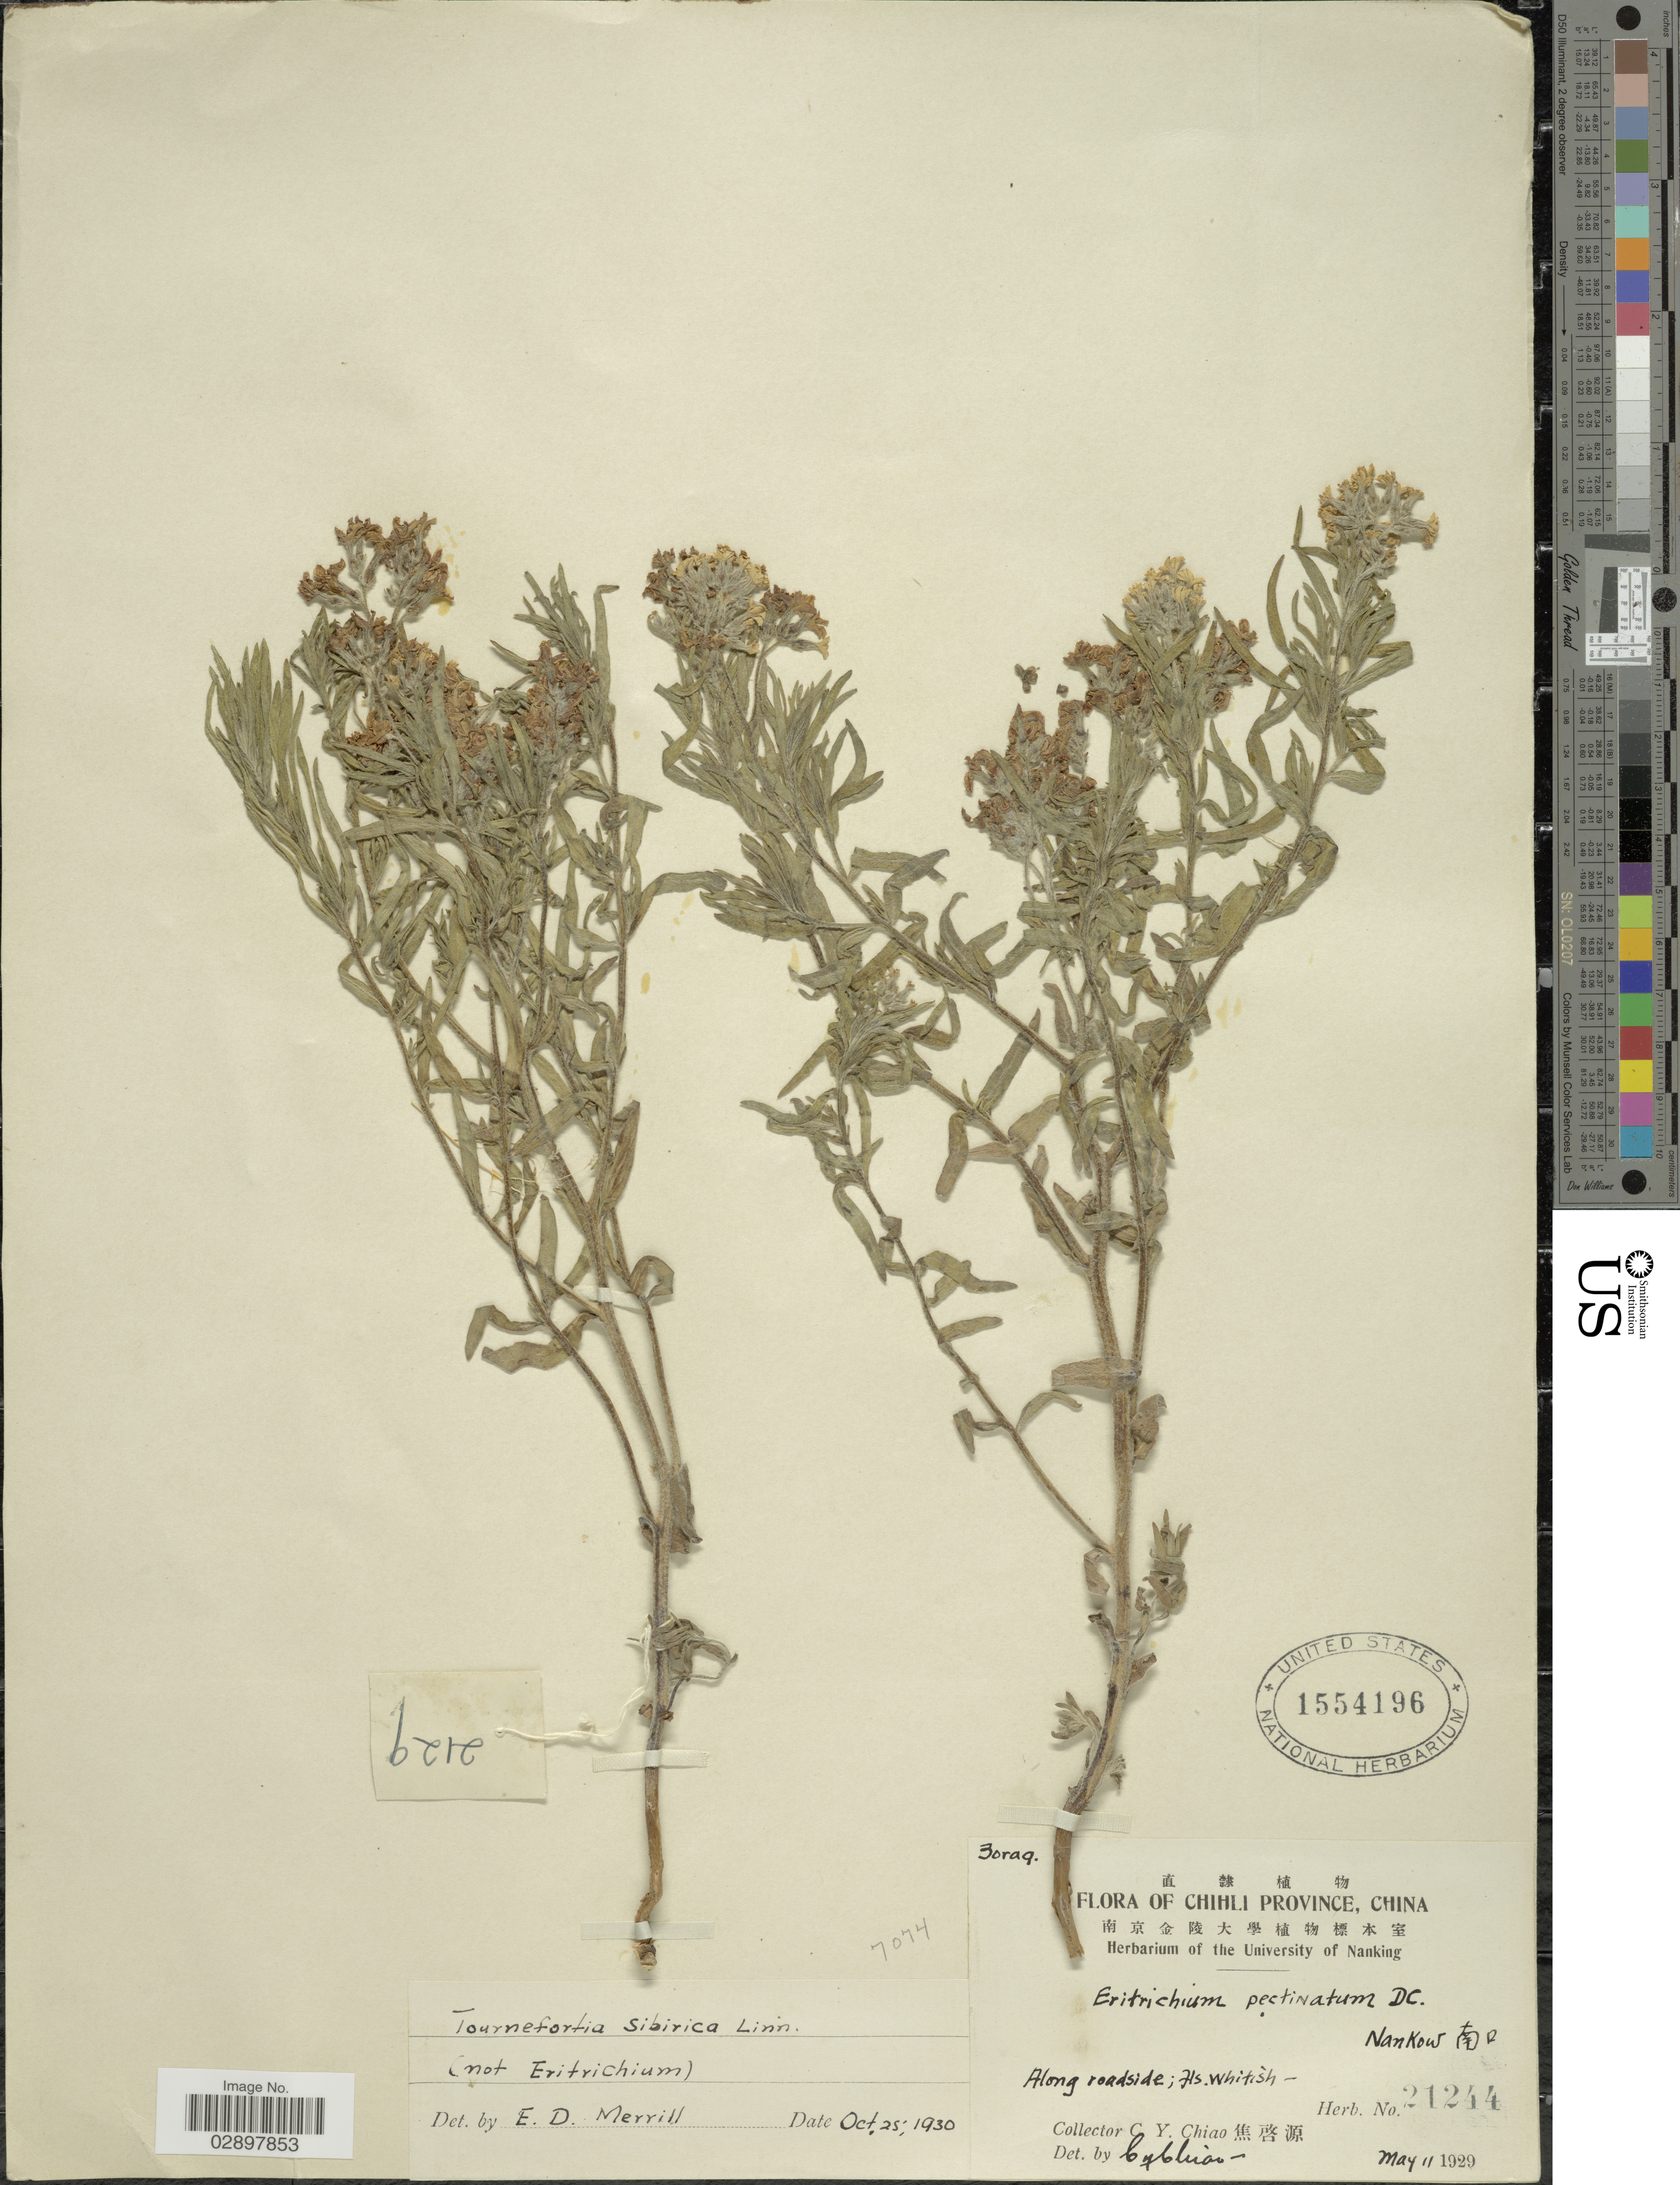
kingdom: Plantae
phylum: Tracheophyta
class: Magnoliopsida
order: Boraginales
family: Heliotropiaceae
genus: Tournefortia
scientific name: Tournefortia sibirica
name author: L.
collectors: C. Y. Chiao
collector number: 21244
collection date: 1929-05-11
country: China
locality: Chihli Province. Nankow.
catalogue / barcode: US 1554196